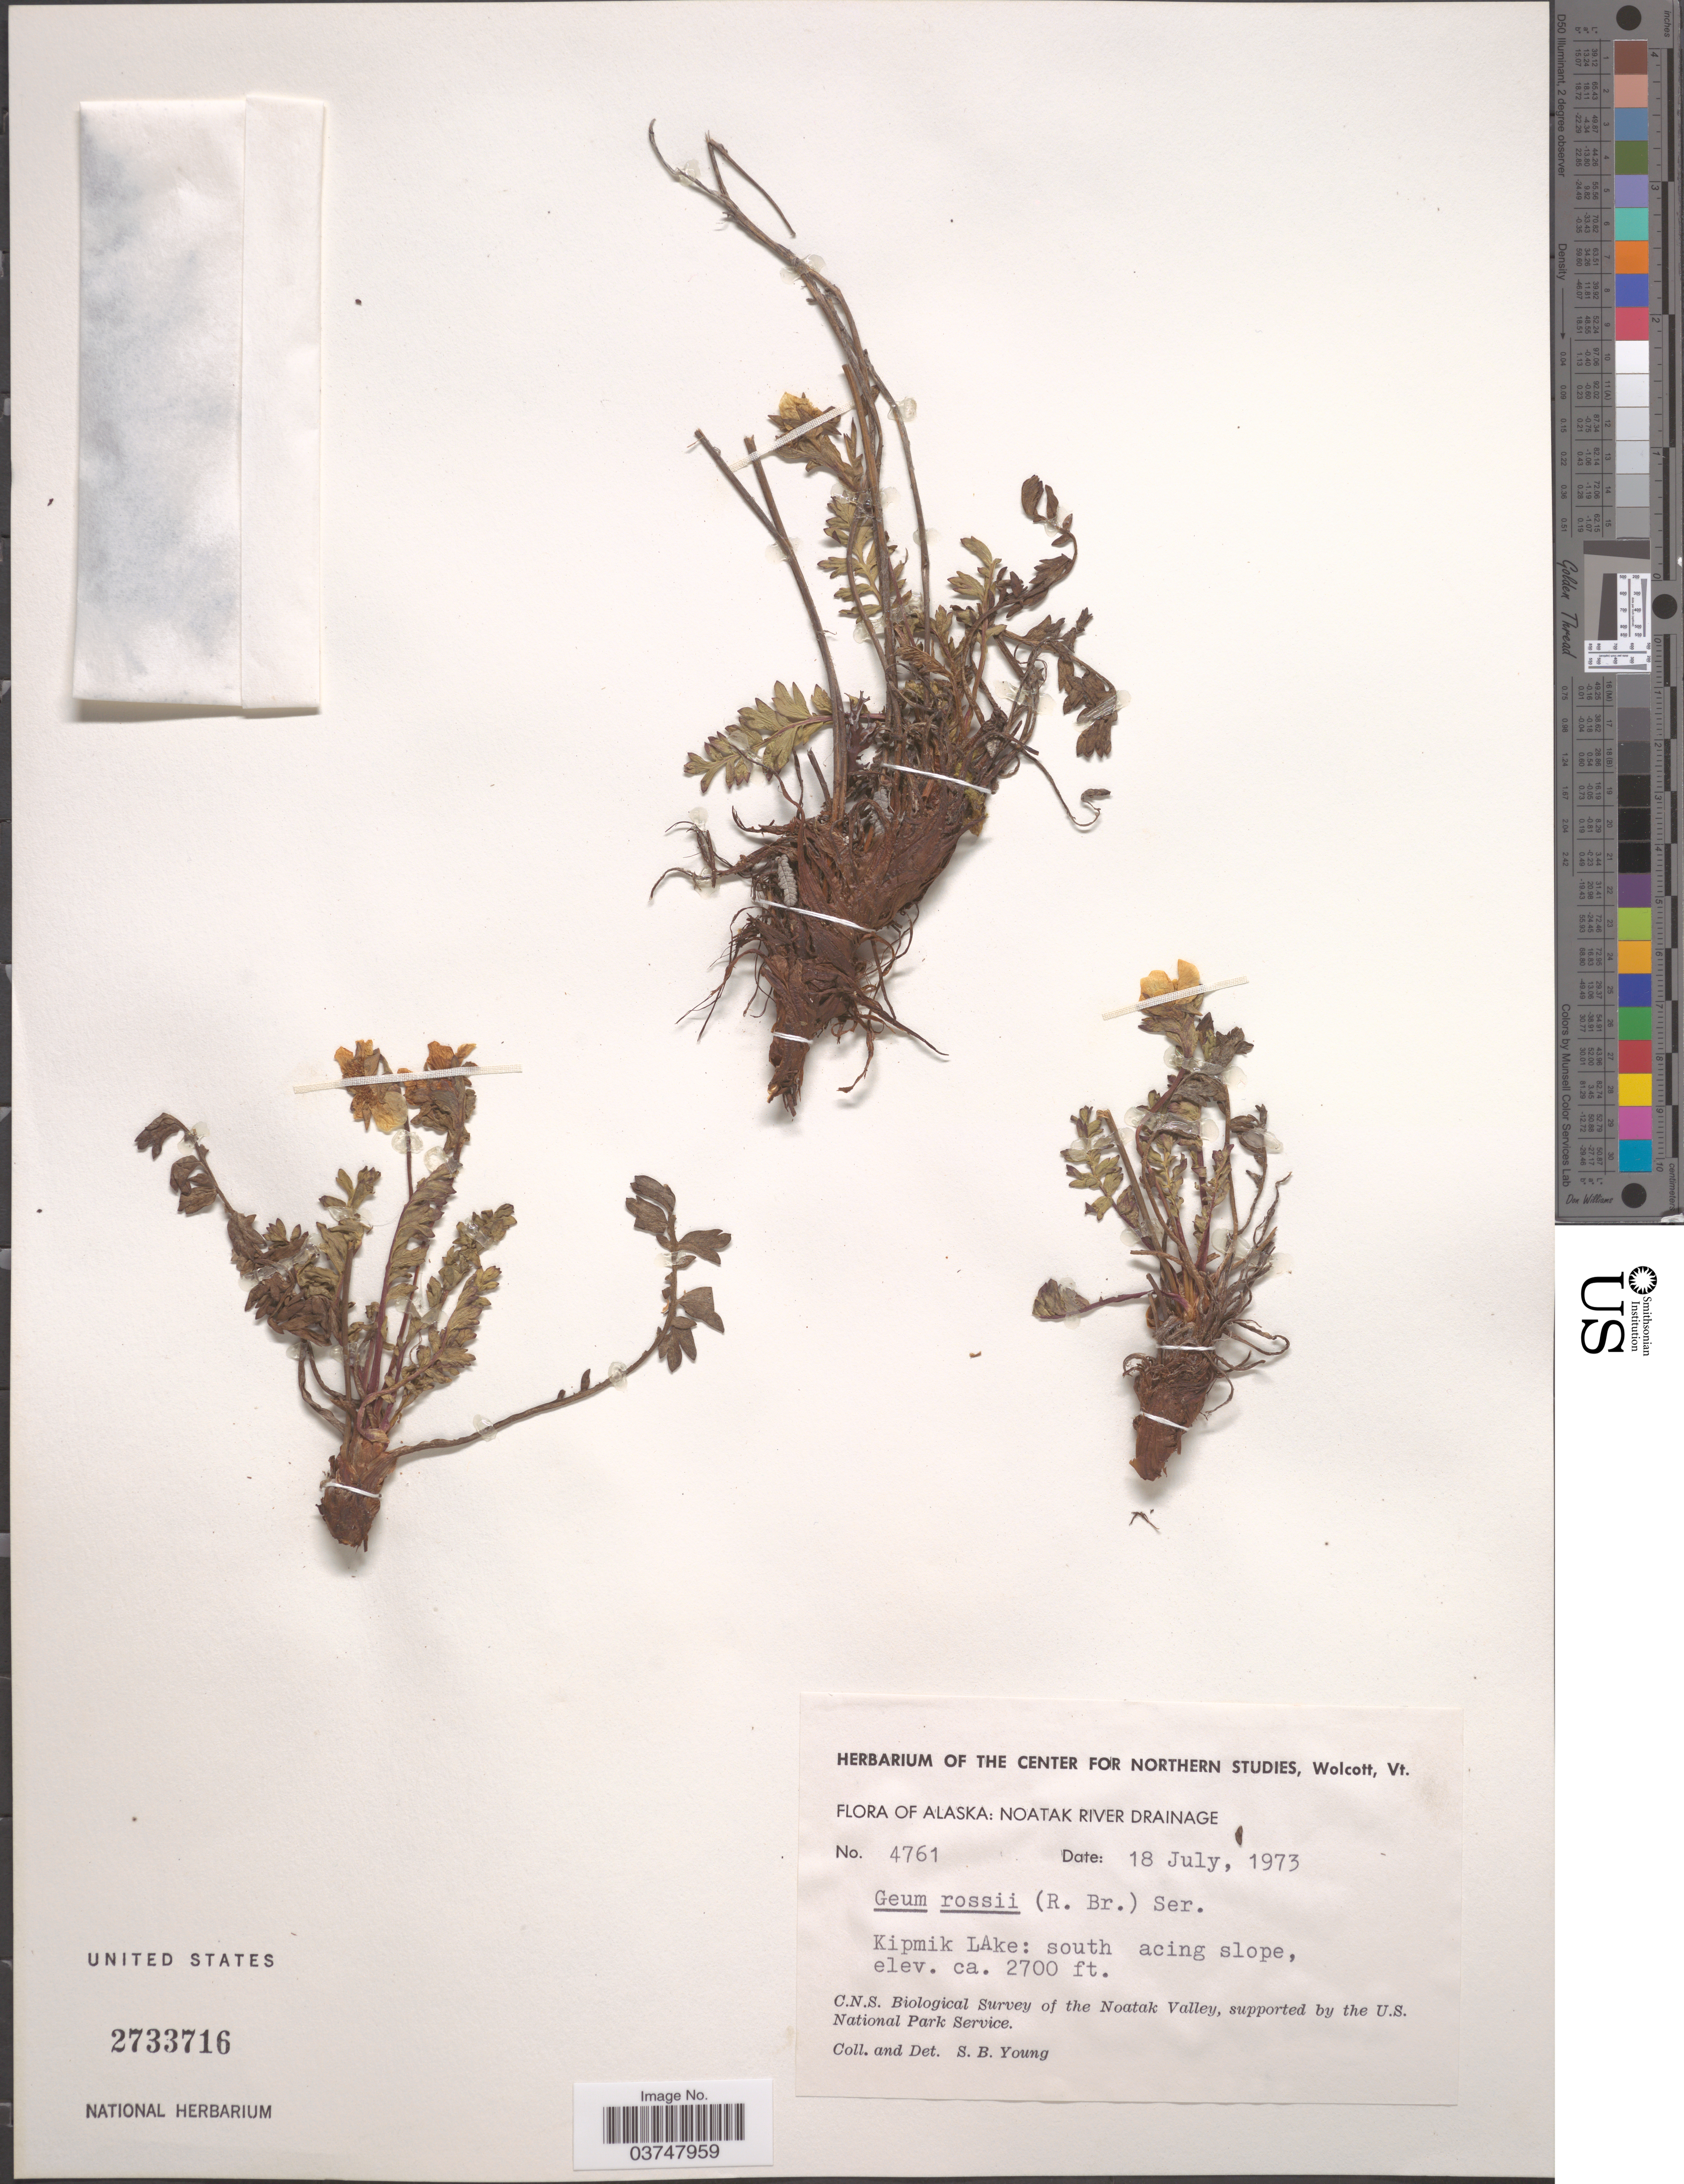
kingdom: Plantae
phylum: Tracheophyta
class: Magnoliopsida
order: Rosales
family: Rosaceae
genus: Geum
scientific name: Geum rossii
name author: (R. Br.) Ser.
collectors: S. Young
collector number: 4761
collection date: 1973-07-18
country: United States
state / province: Alaska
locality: Noatak River Drainage. Kipmik Lake: south acing slope. Noatak Valley.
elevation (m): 823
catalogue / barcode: US 2733716